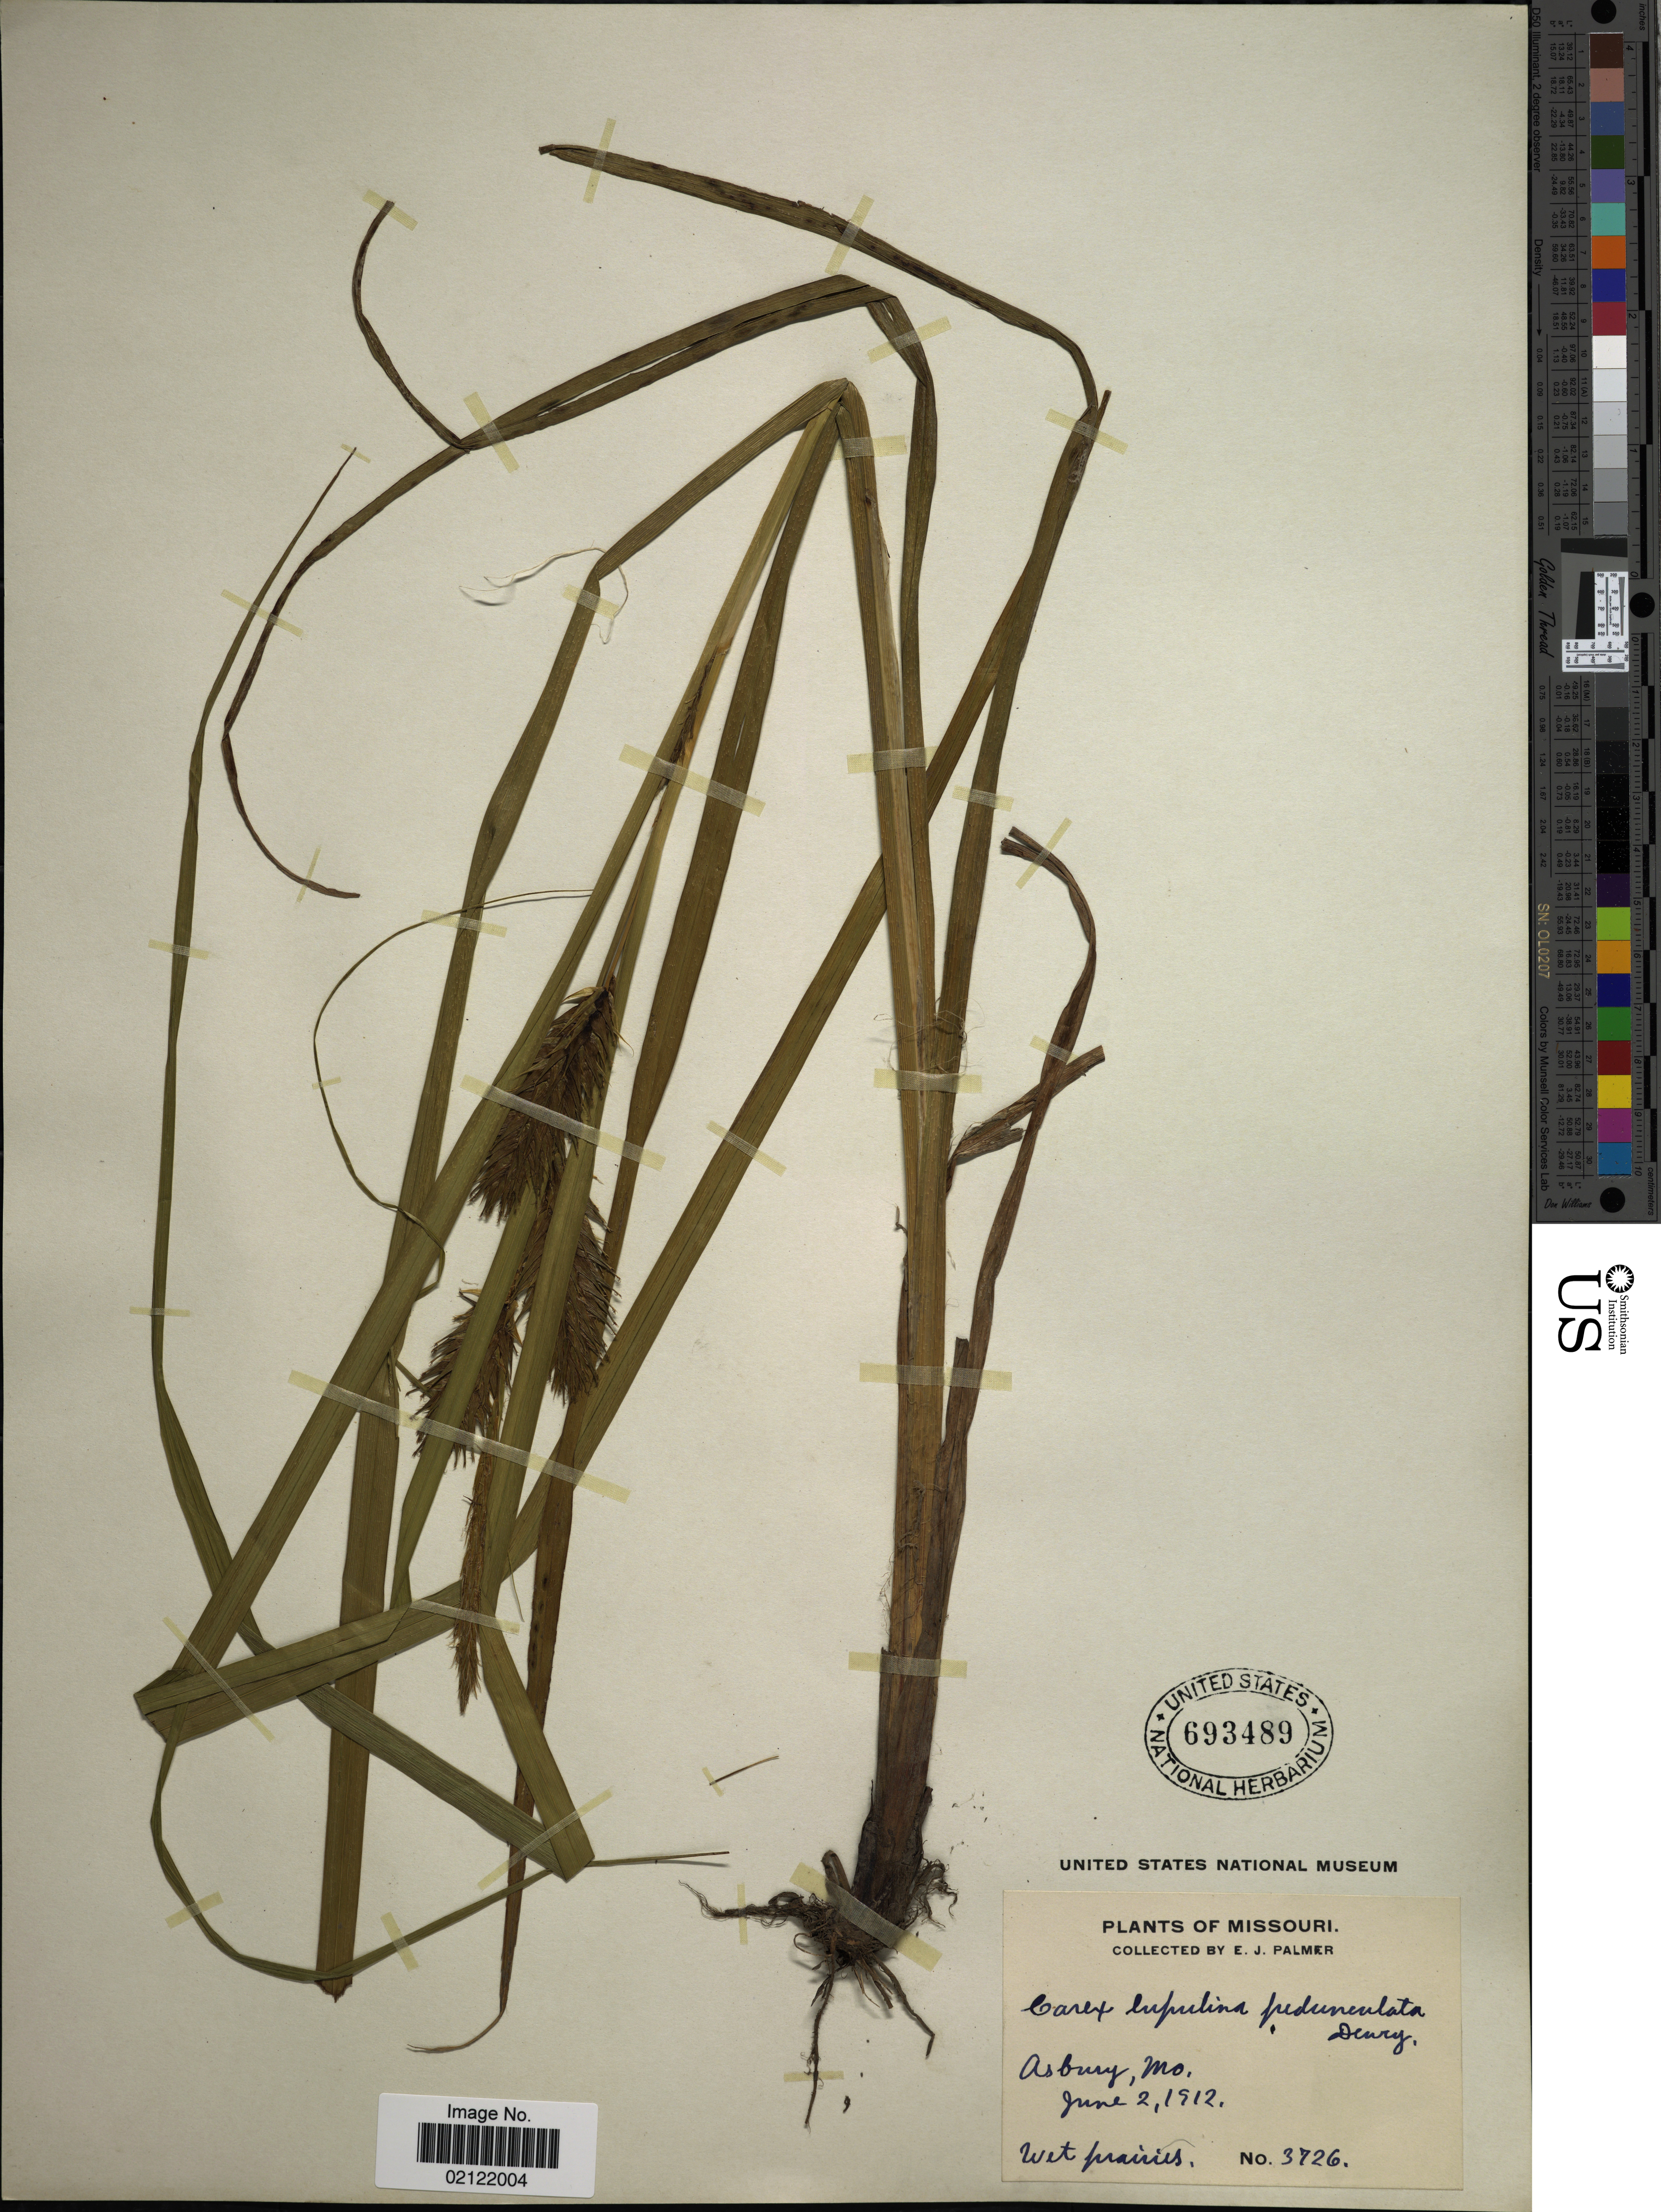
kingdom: Plantae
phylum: Tracheophyta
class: Liliopsida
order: Poales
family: Cyperaceae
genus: Carex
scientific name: Carex lupulina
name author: Muhl. ex Willd.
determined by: Strong, Mark T., (BOT), Smithsonian Institution - National Museum of Natural History (UNITED STATES)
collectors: E. J. Palmer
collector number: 3726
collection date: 1912-06-02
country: United States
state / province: Missouri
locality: Asbury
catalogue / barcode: US 693489